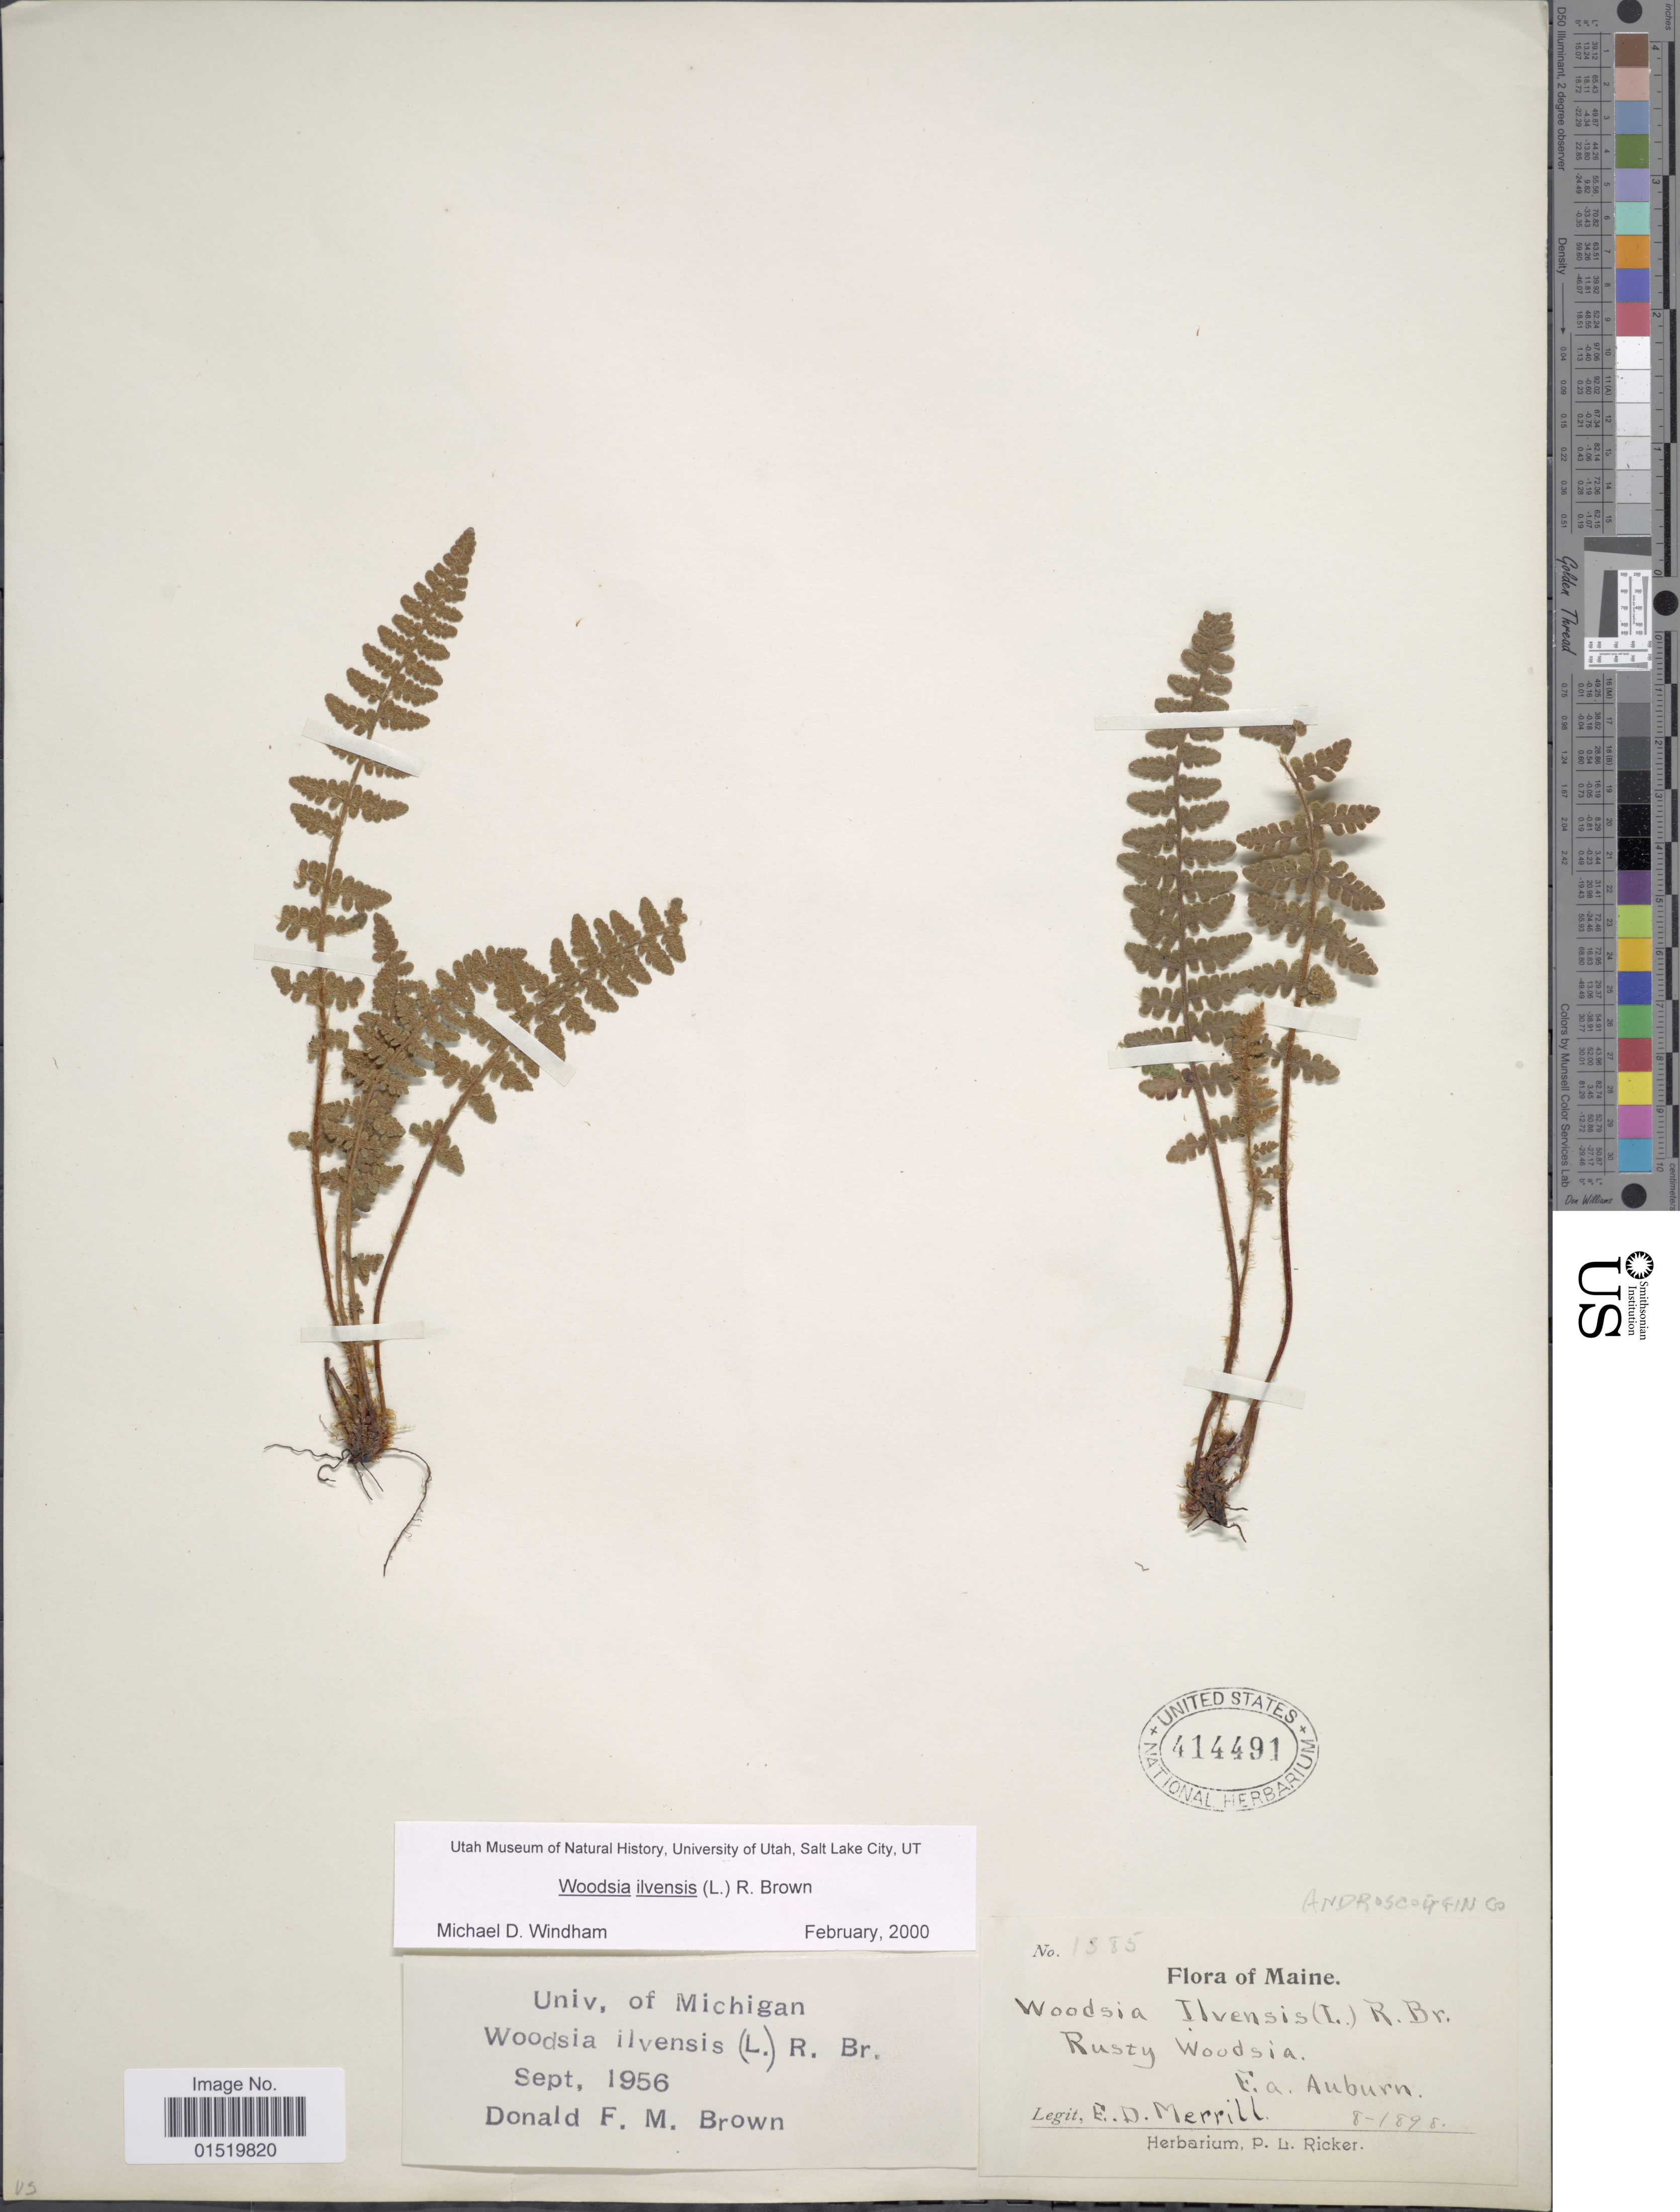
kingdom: Plantae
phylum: Tracheophyta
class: Polypodiopsida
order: Polypodiales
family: Woodsiaceae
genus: Woodsia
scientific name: Woodsia ilvensis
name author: (L.) R. Br.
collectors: E. D. Merrill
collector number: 1885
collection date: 1898-08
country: United States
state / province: Maine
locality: east Auburn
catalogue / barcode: US 414491